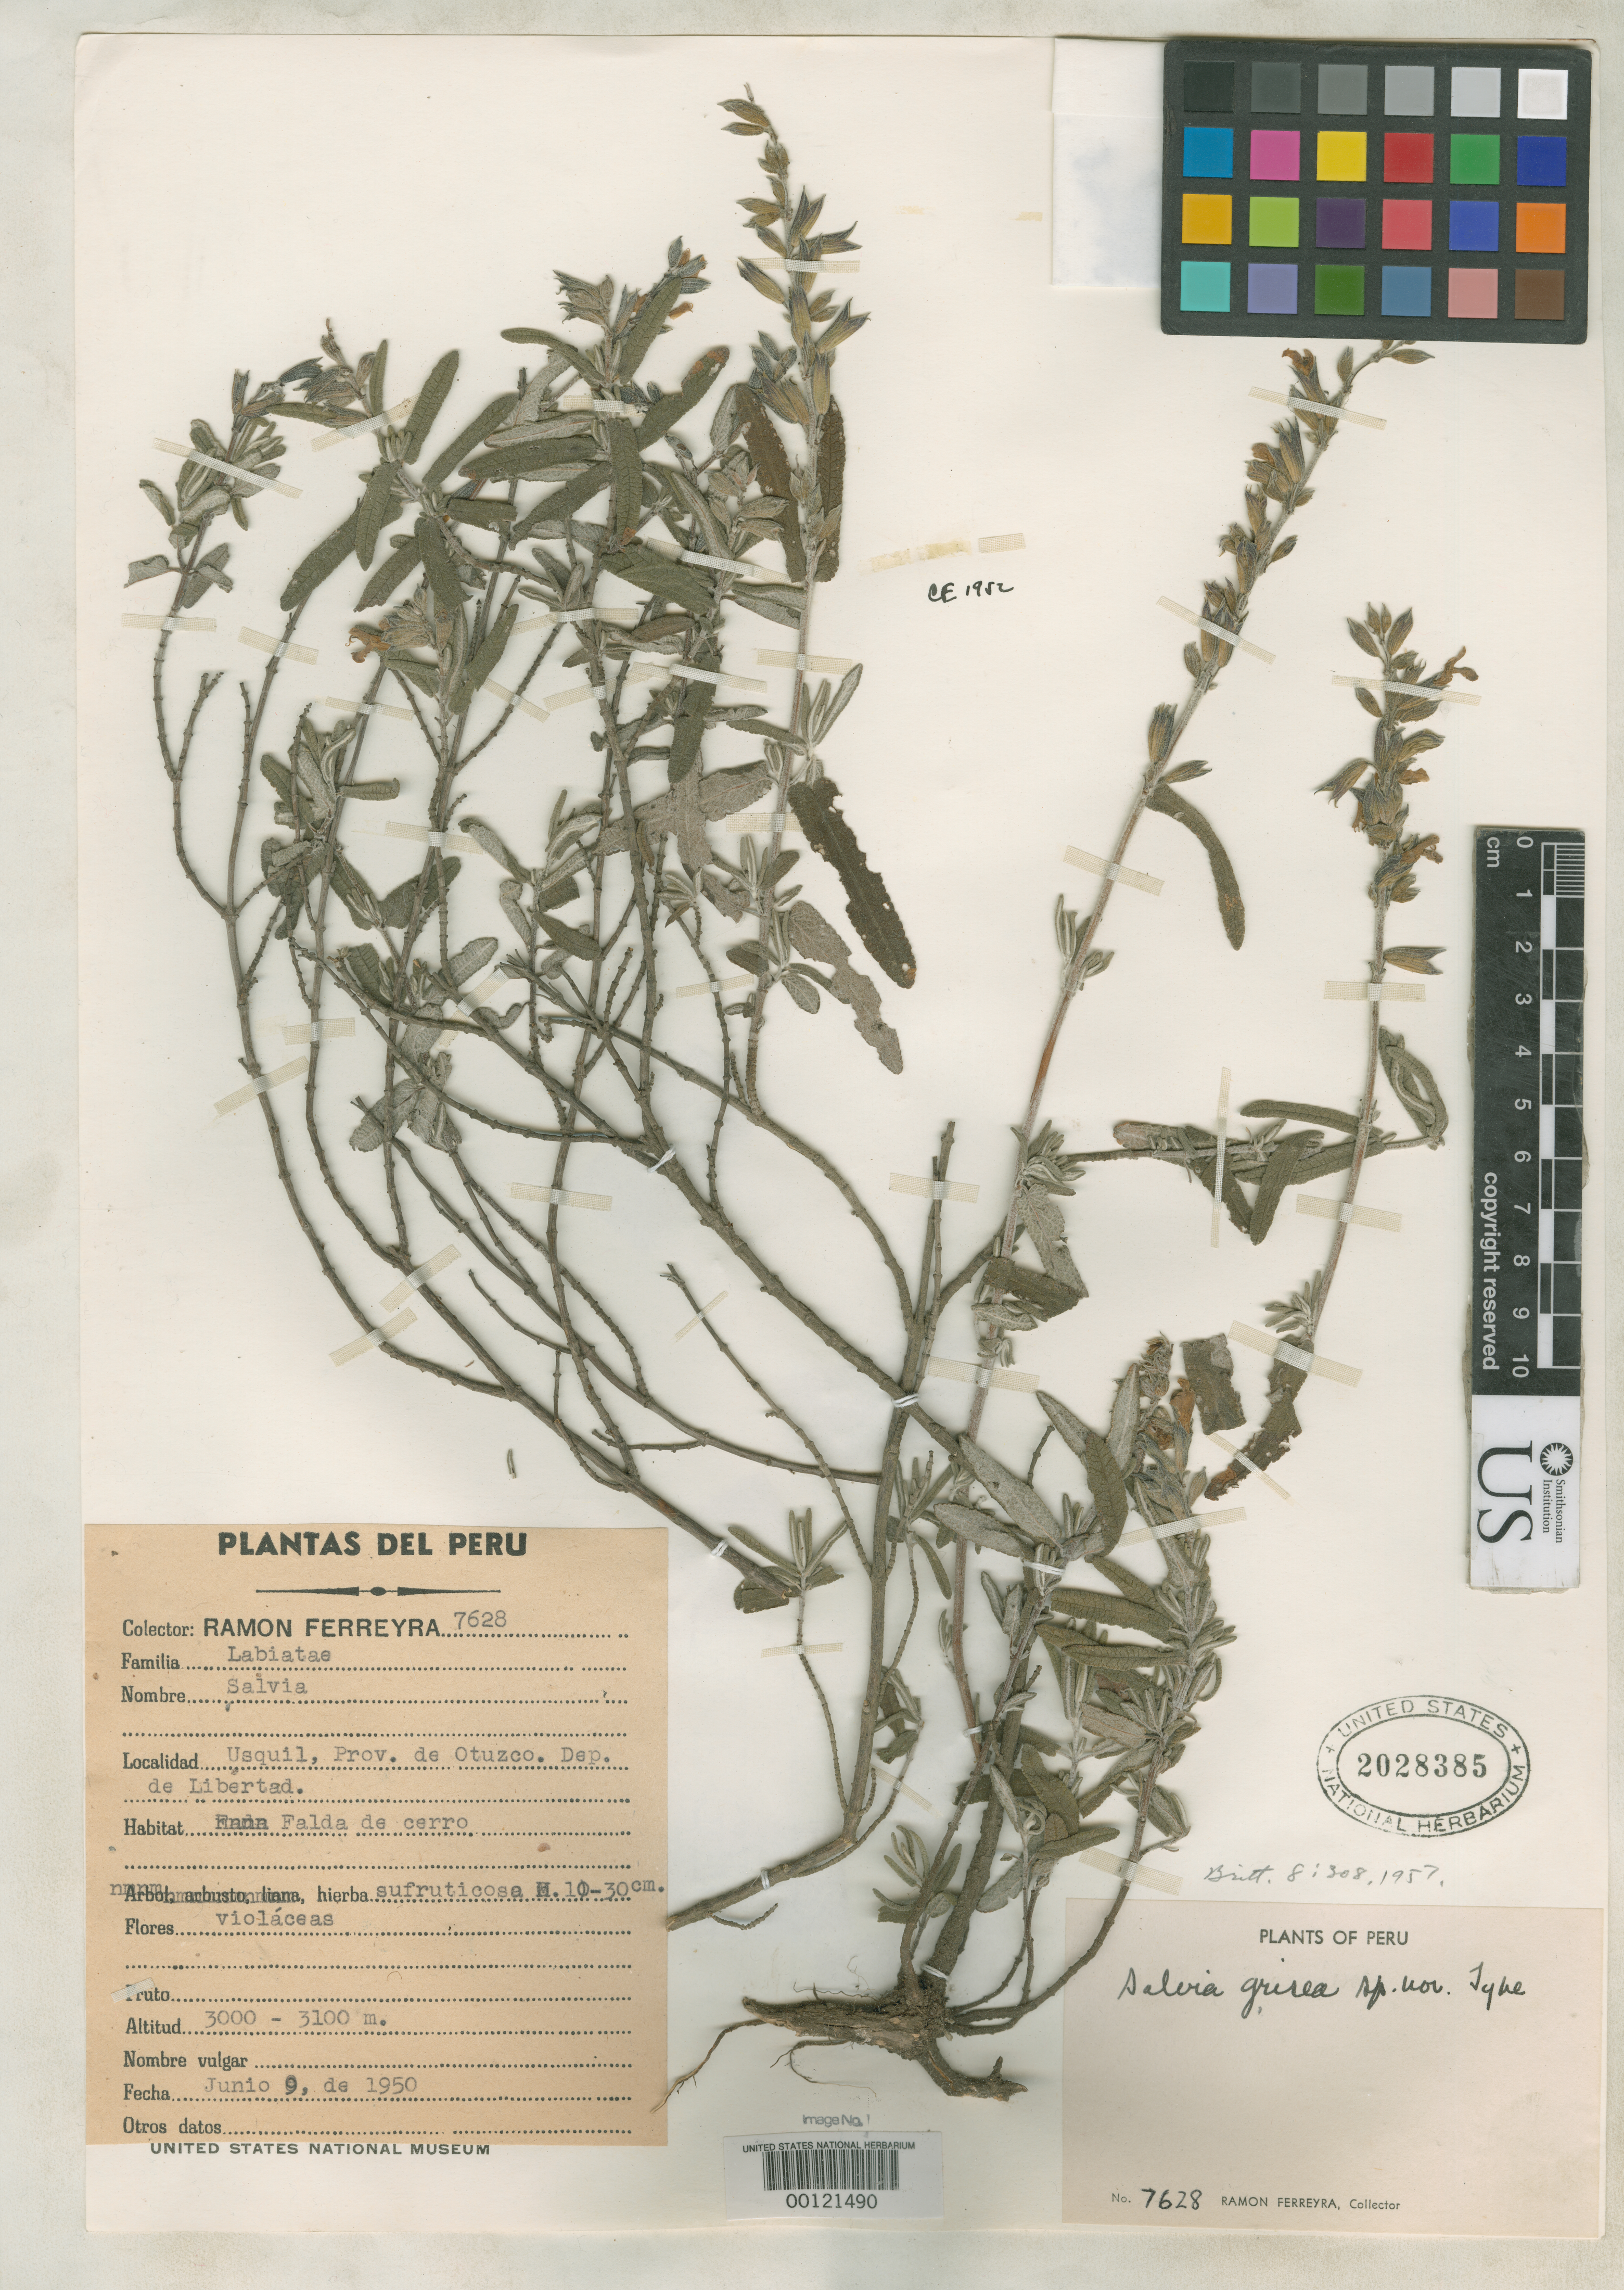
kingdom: Plantae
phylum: Tracheophyta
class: Magnoliopsida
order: Lamiales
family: Lamiaceae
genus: Salvia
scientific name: Salvia grisea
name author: Epling & Mathias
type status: Holotype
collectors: R. A. Ferreyra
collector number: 7628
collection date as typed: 09 Jun 1950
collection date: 1950-06-09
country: Peru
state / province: La Libertad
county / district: Otuzco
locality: Usquil.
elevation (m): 3000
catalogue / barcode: US 2028385